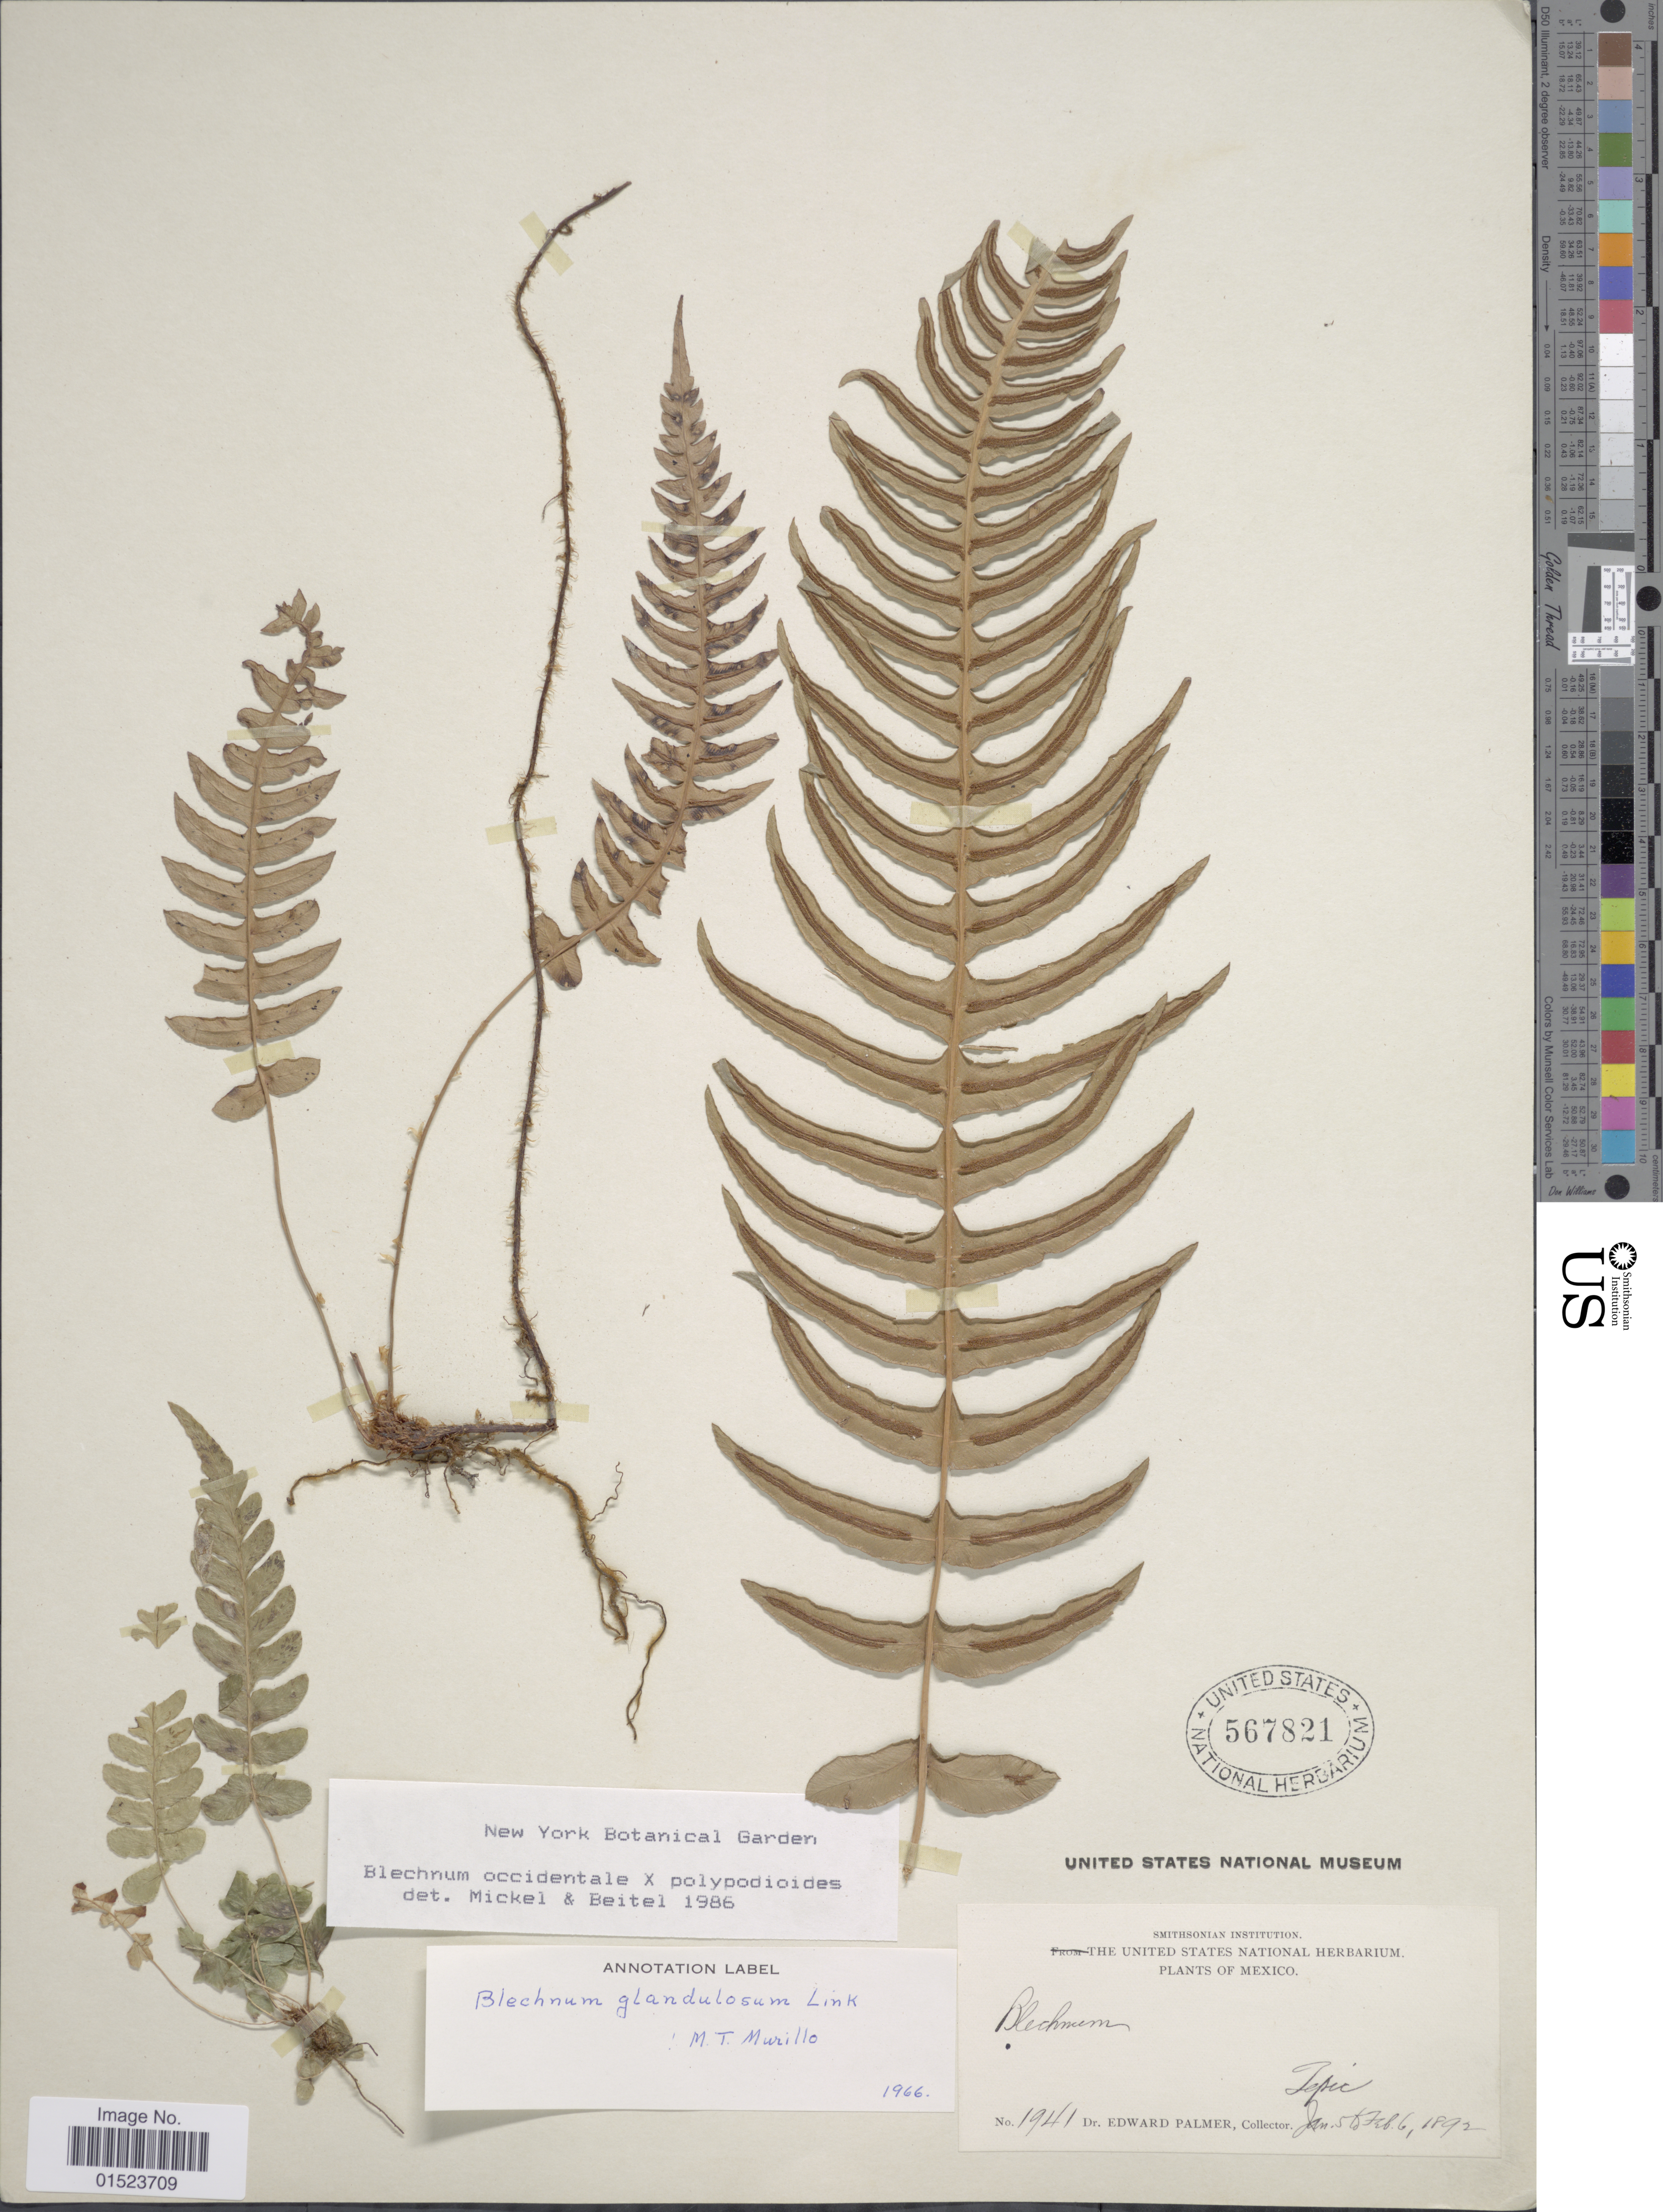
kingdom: Plantae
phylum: Tracheophyta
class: Polypodiopsida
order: Polypodiales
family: Blechnaceae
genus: Blechnum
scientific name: Blechnum confluens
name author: D.F.K. Schltdl. & Cham.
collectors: E. Palmer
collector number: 1941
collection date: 1892-01-05/1892-02-06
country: Mexico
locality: Tepic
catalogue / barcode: US 567821